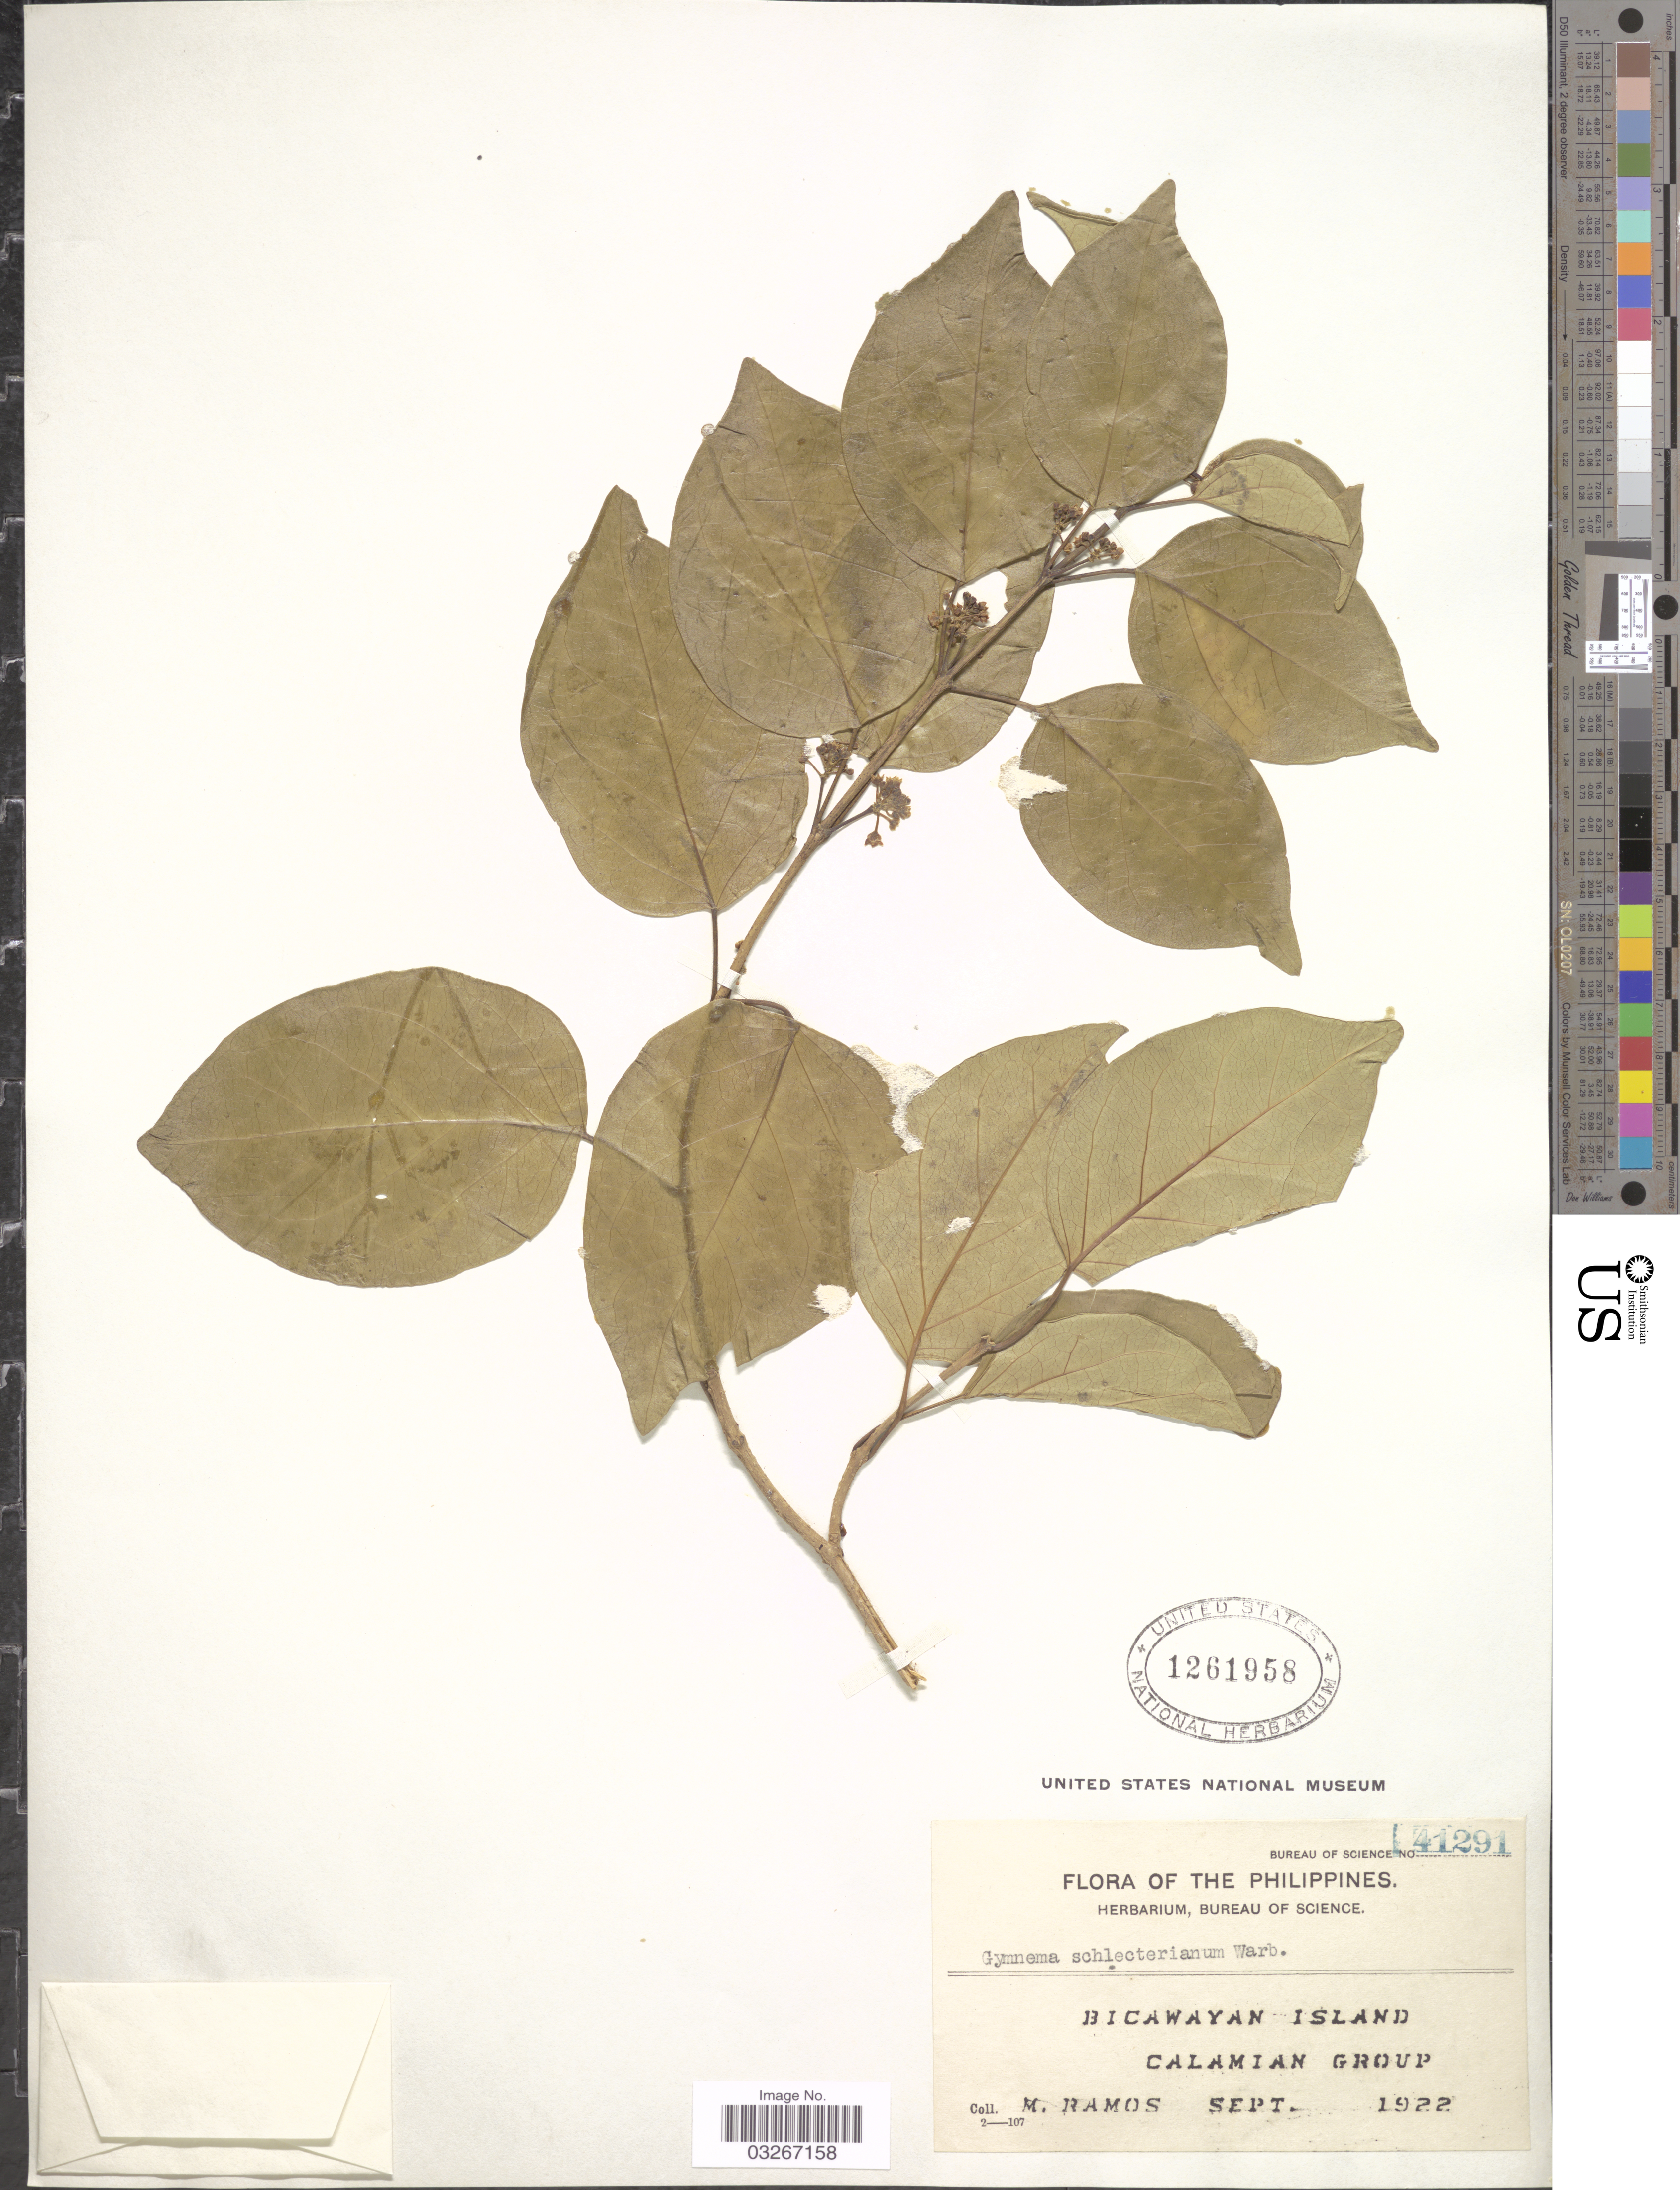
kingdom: Plantae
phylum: Tracheophyta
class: Magnoliopsida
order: Gentianales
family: Apocynaceae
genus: Gymnema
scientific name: Gymnema schlechterianum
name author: Warb.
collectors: M. Ramos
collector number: Bureau of Science 41291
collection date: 1922-09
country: Philippines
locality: Bicawayan Island. Calamian Group.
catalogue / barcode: US 1261958